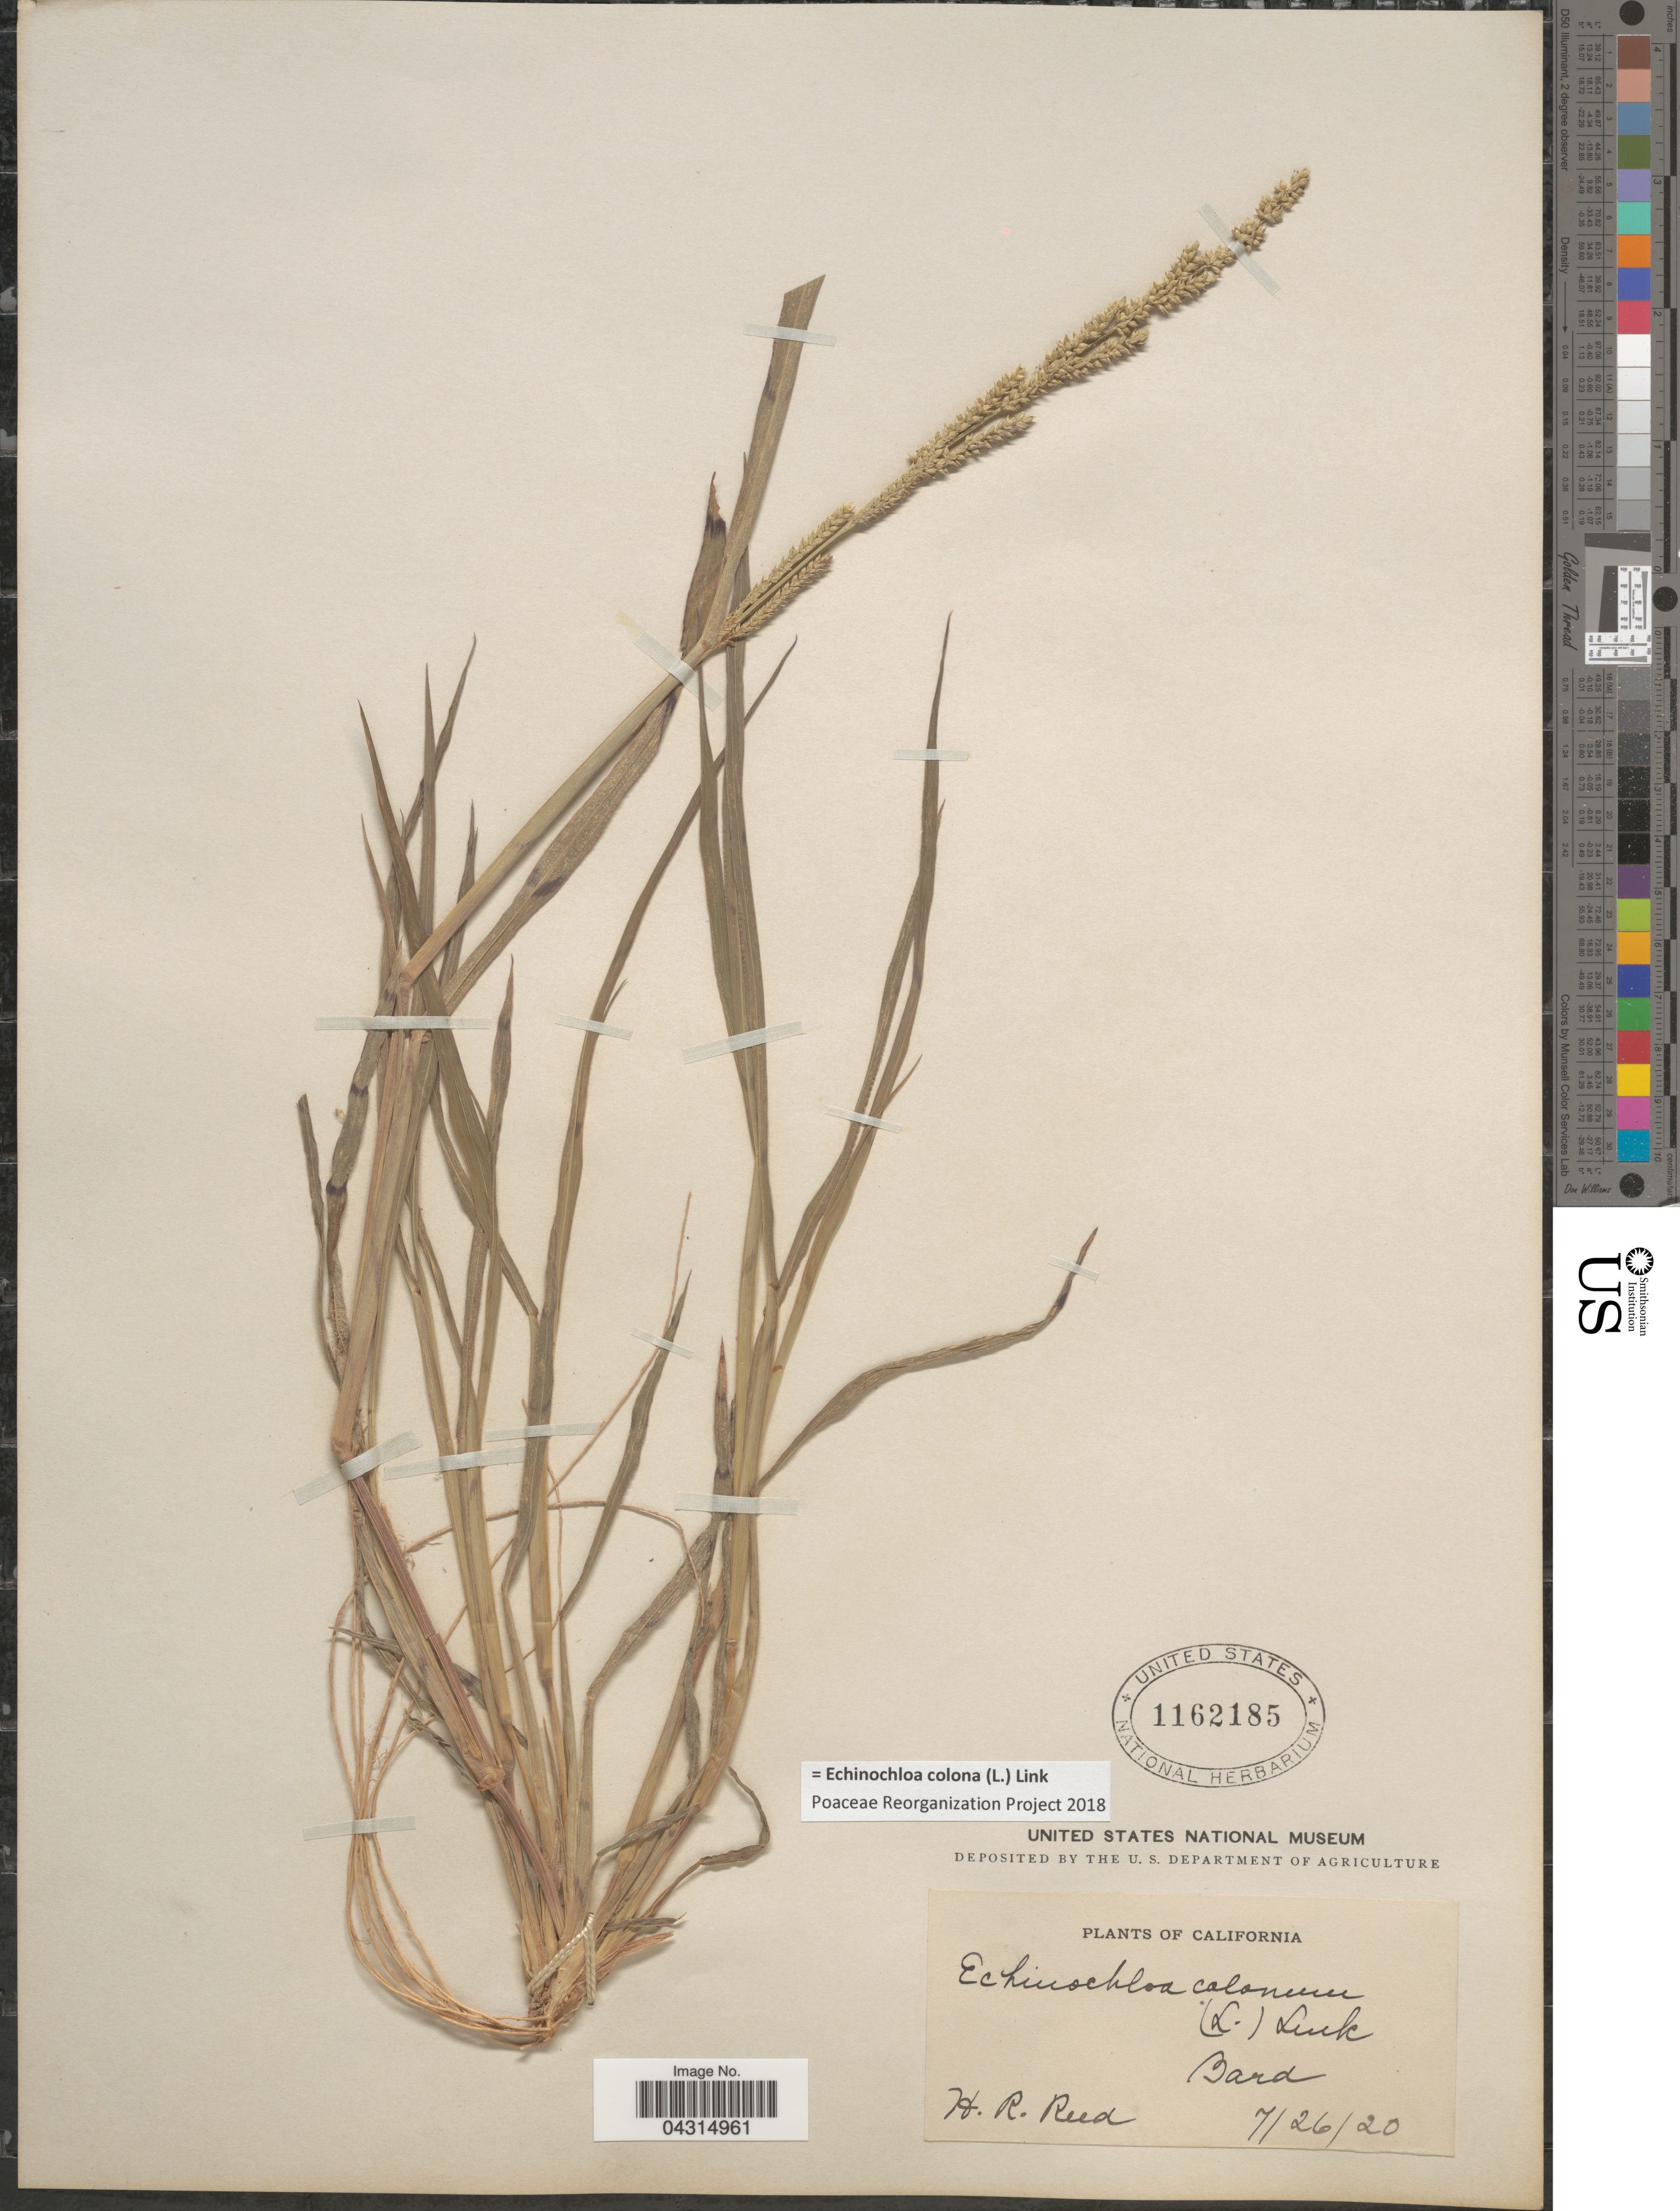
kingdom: Plantae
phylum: Tracheophyta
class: Liliopsida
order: Poales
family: Poaceae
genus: Echinochloa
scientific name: Echinochloa colona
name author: (L.) Link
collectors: H. Reed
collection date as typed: Transcribed d/m/y: 26/7/20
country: United States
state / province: California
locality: Bard.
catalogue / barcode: US 1162185